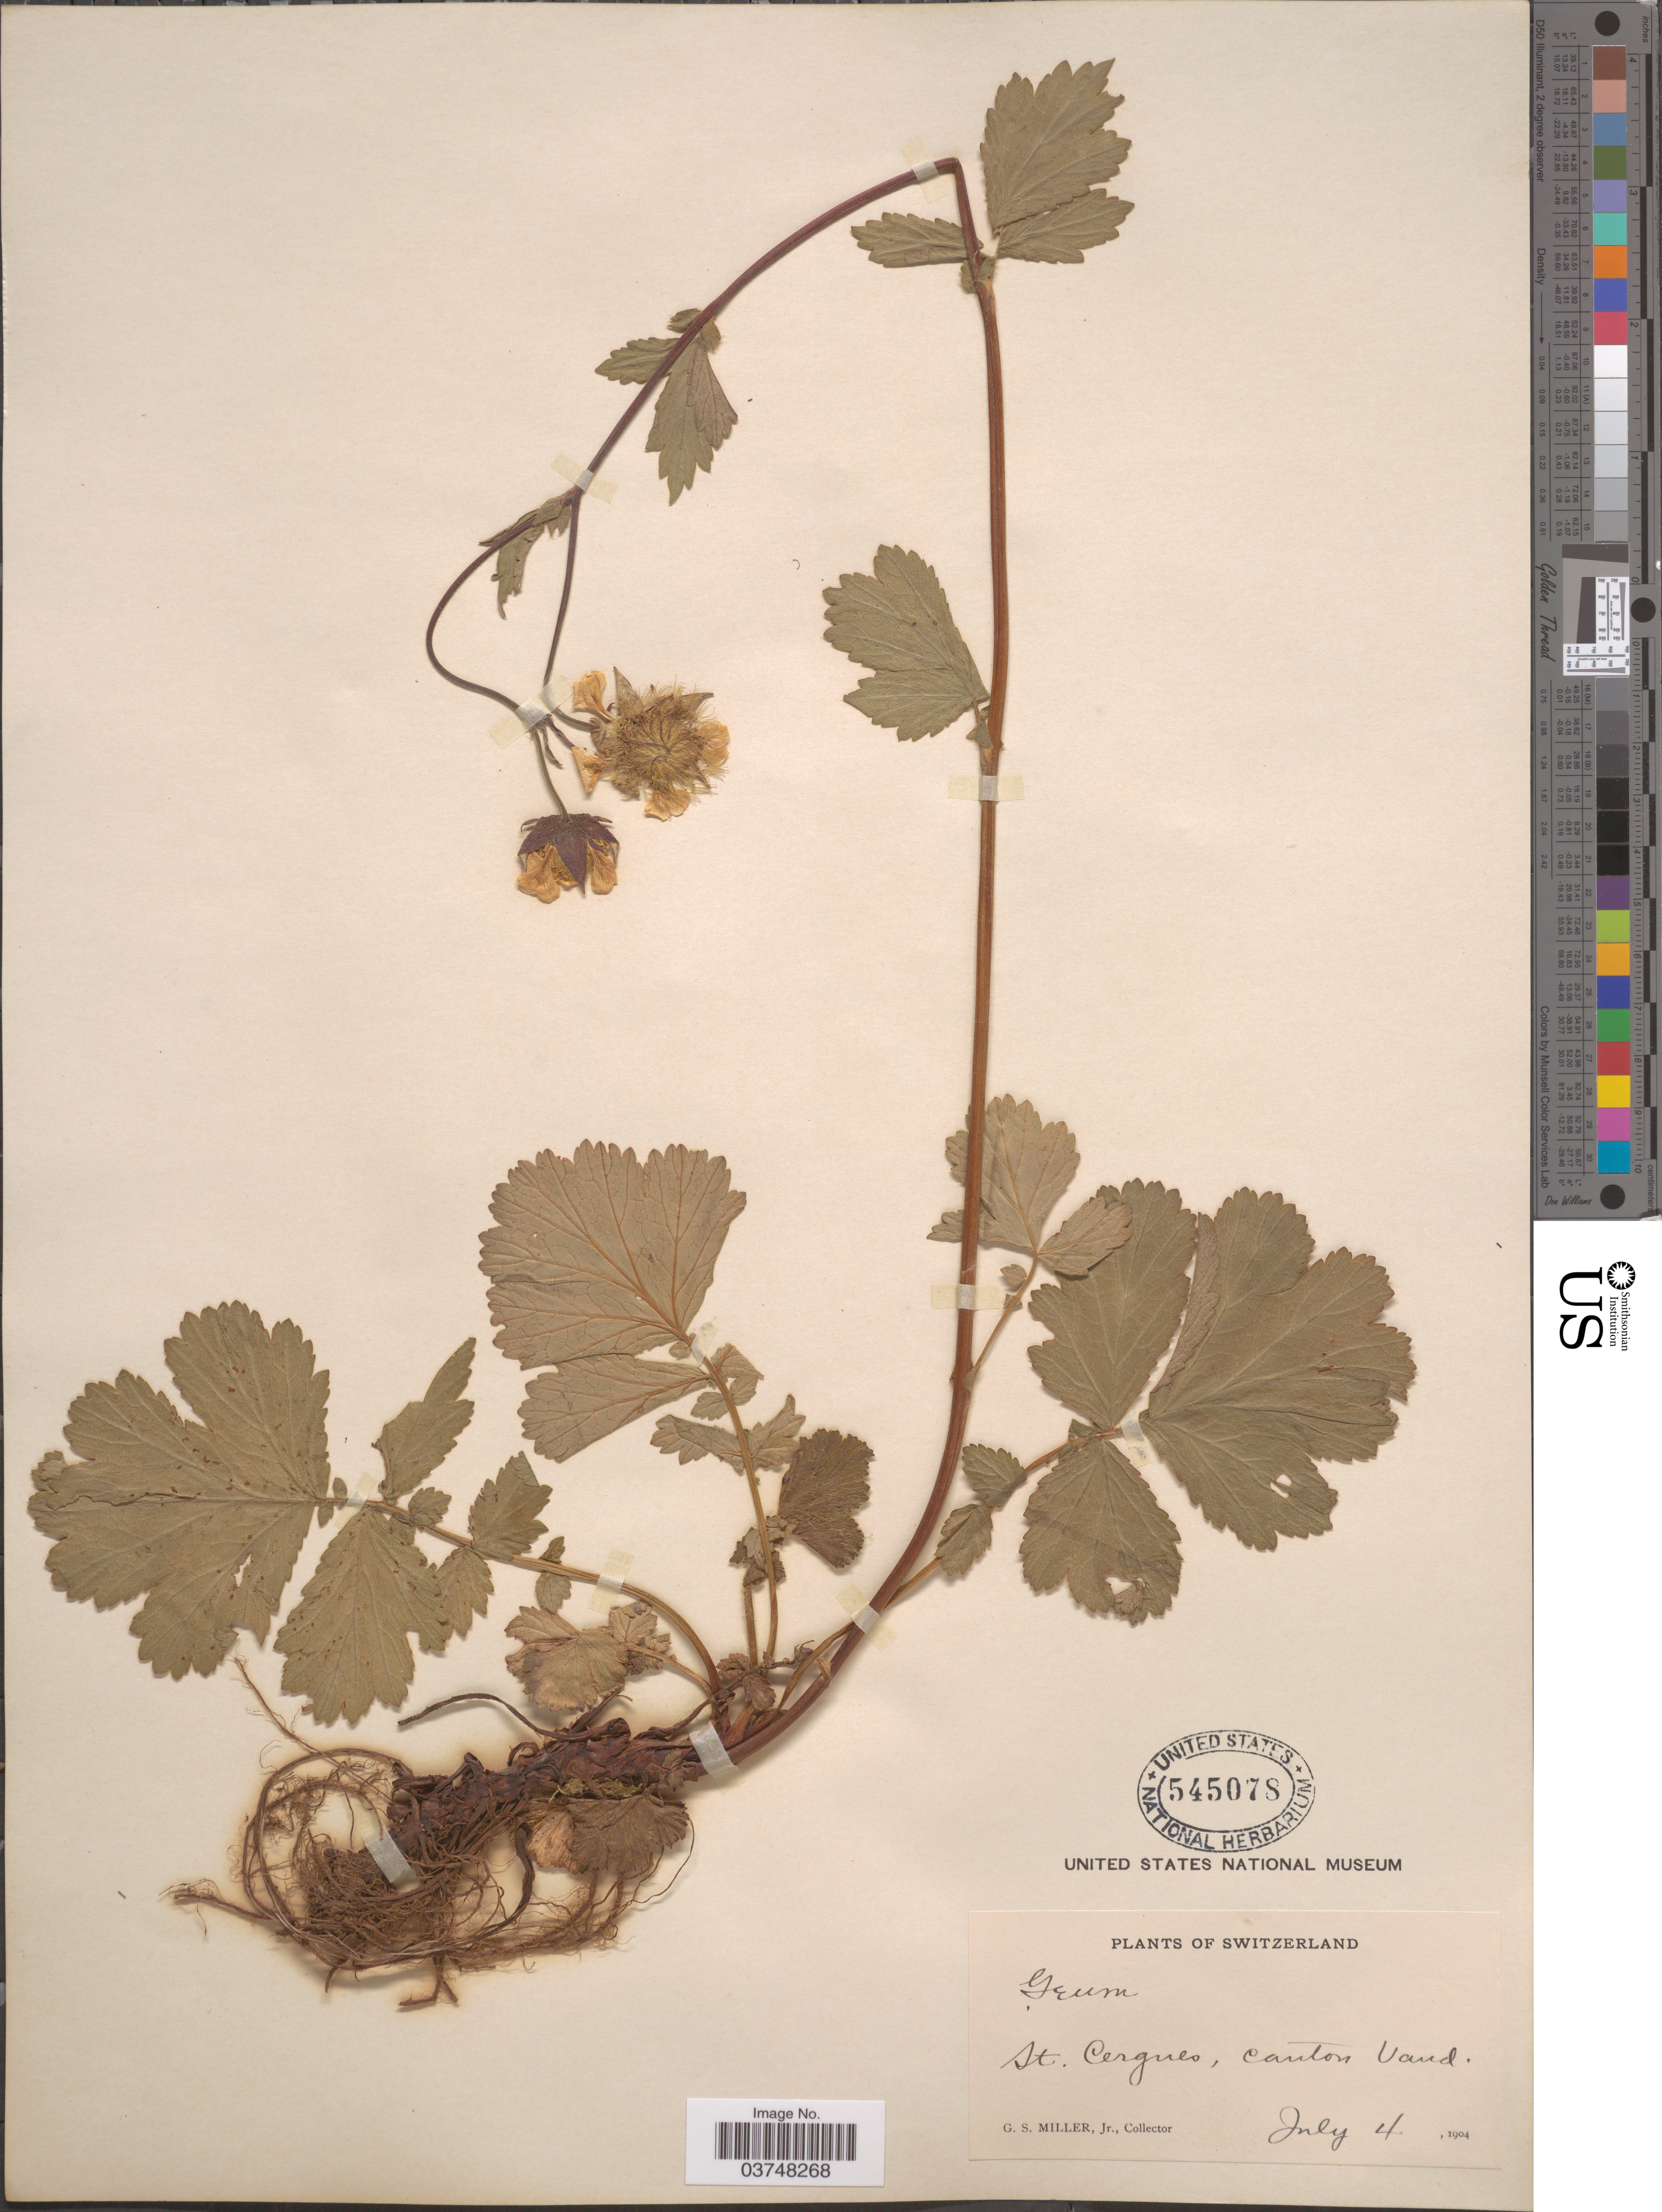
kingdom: Plantae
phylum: Tracheophyta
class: Magnoliopsida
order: Rosales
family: Rosaceae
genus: Geum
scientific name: Geum sp.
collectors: G. S. Miller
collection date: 1904-01-04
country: Switzerland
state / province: Vaud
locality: St. Cergnes, Canton Vaud.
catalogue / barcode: US 545078